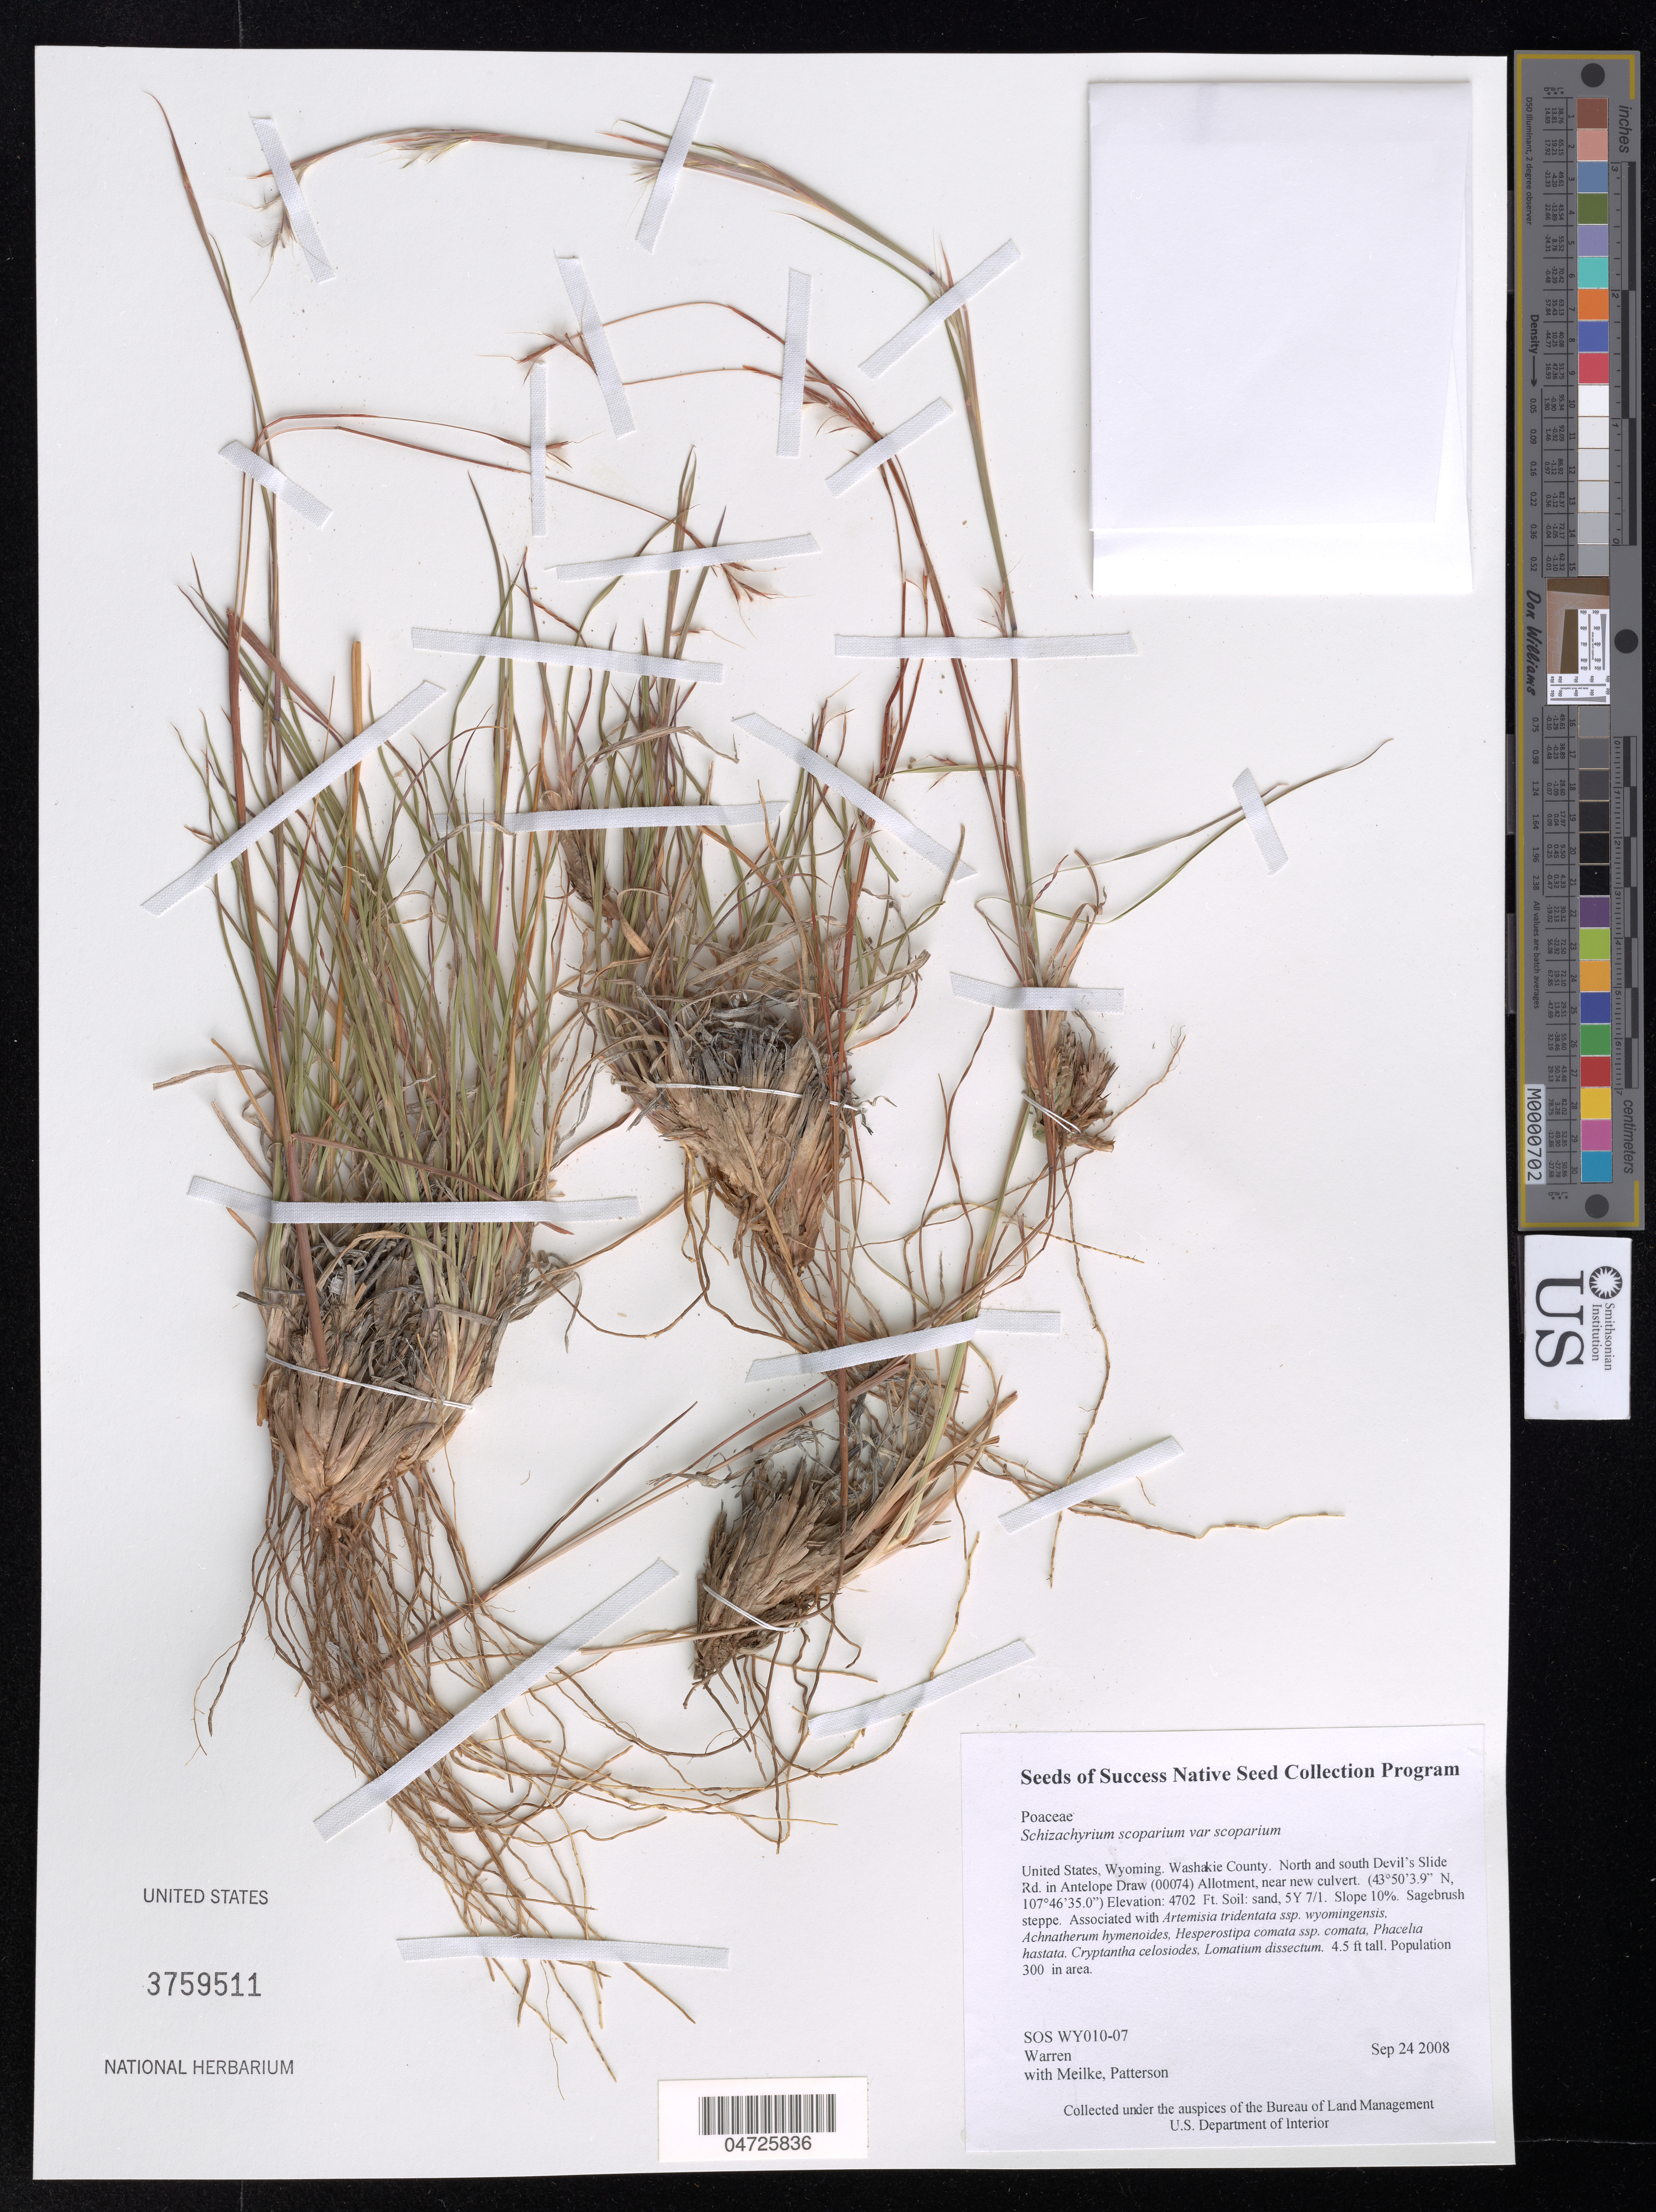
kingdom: Plantae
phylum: Tracheophyta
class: Liliopsida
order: Poales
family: Poaceae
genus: Schizachyrium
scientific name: Schizachyrium scoparium var. scoparium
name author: (Michx.) Nash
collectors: -. Warren & -. Patterson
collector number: SOS WY010-07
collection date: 2008-09-24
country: United States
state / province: Wyoming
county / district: Washakie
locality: Washakie County. North and south Devil's Slide Rd. in Antelope Draw (00074) Allotment, near new culvert.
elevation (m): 1433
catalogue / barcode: US 3759511